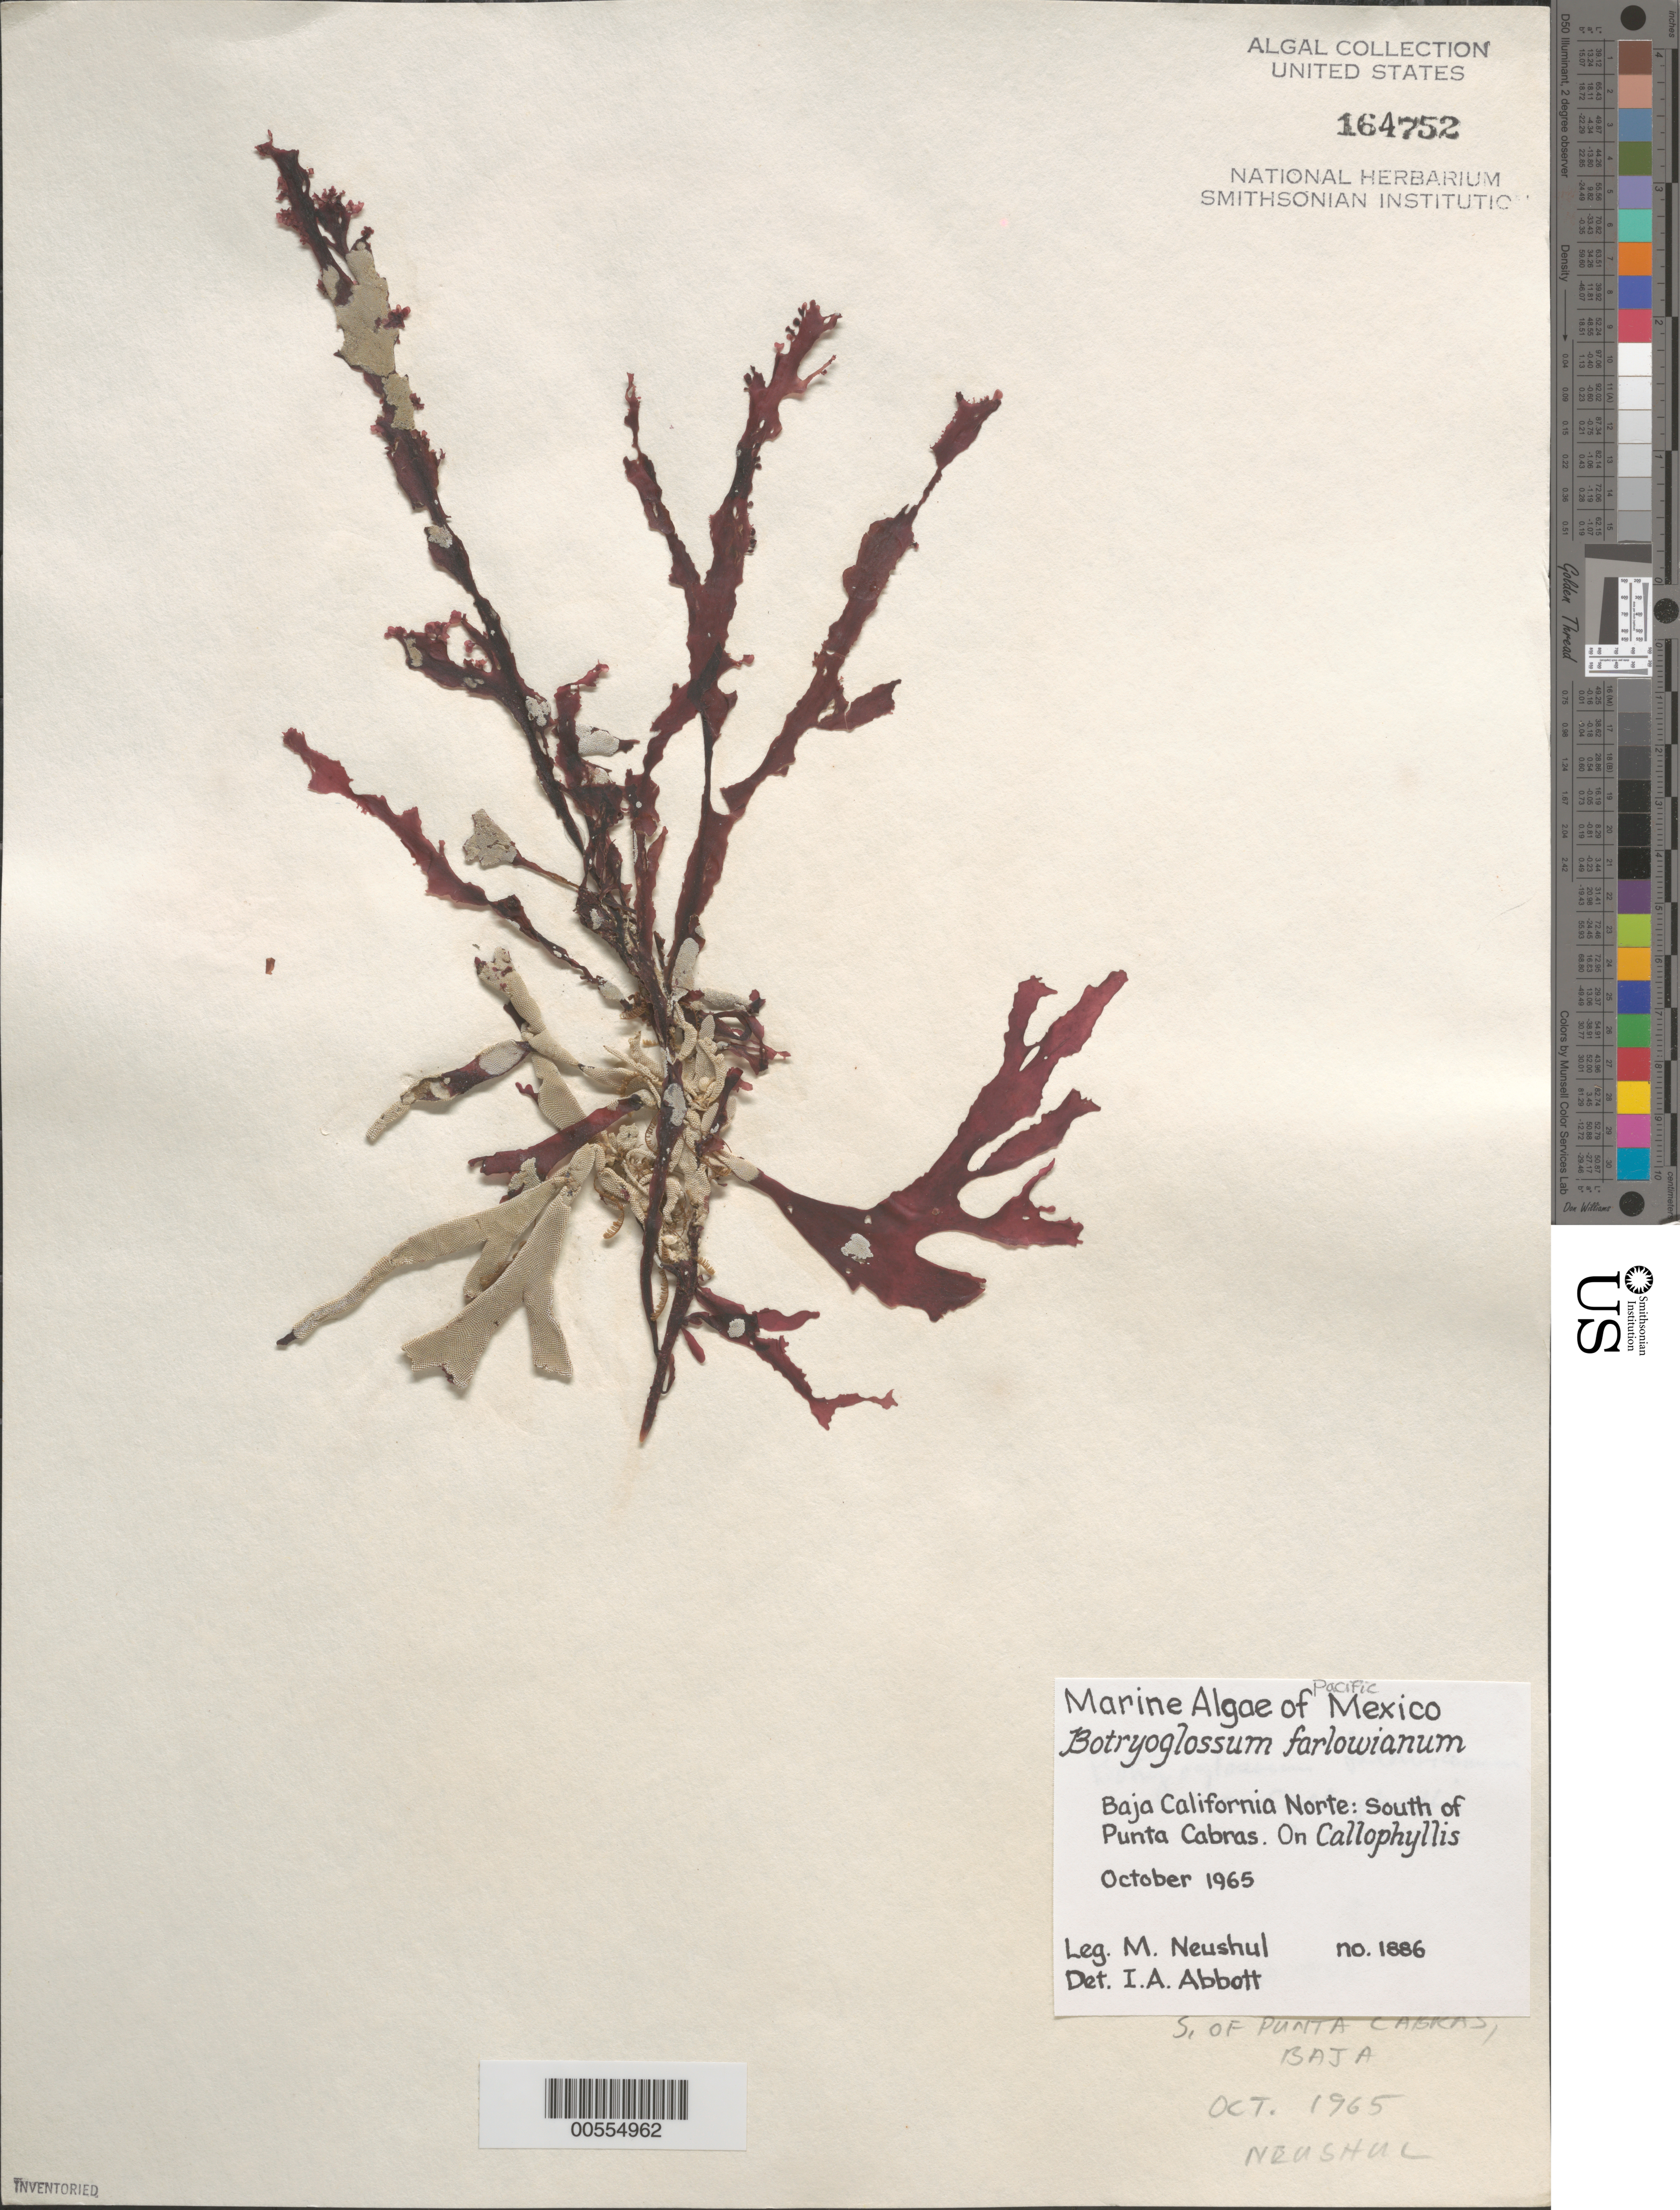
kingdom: Plantae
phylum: Rhodophyta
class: Florideophyceae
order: Ceramiales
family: Delesseriaceae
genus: Botryoglossum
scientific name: Botryoglossum farlowianum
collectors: M. Neushul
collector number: Neushul 1886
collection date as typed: Oct 1965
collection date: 1965-10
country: Mexico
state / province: Baja California Norte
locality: South of Punta Cabras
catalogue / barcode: US 164752